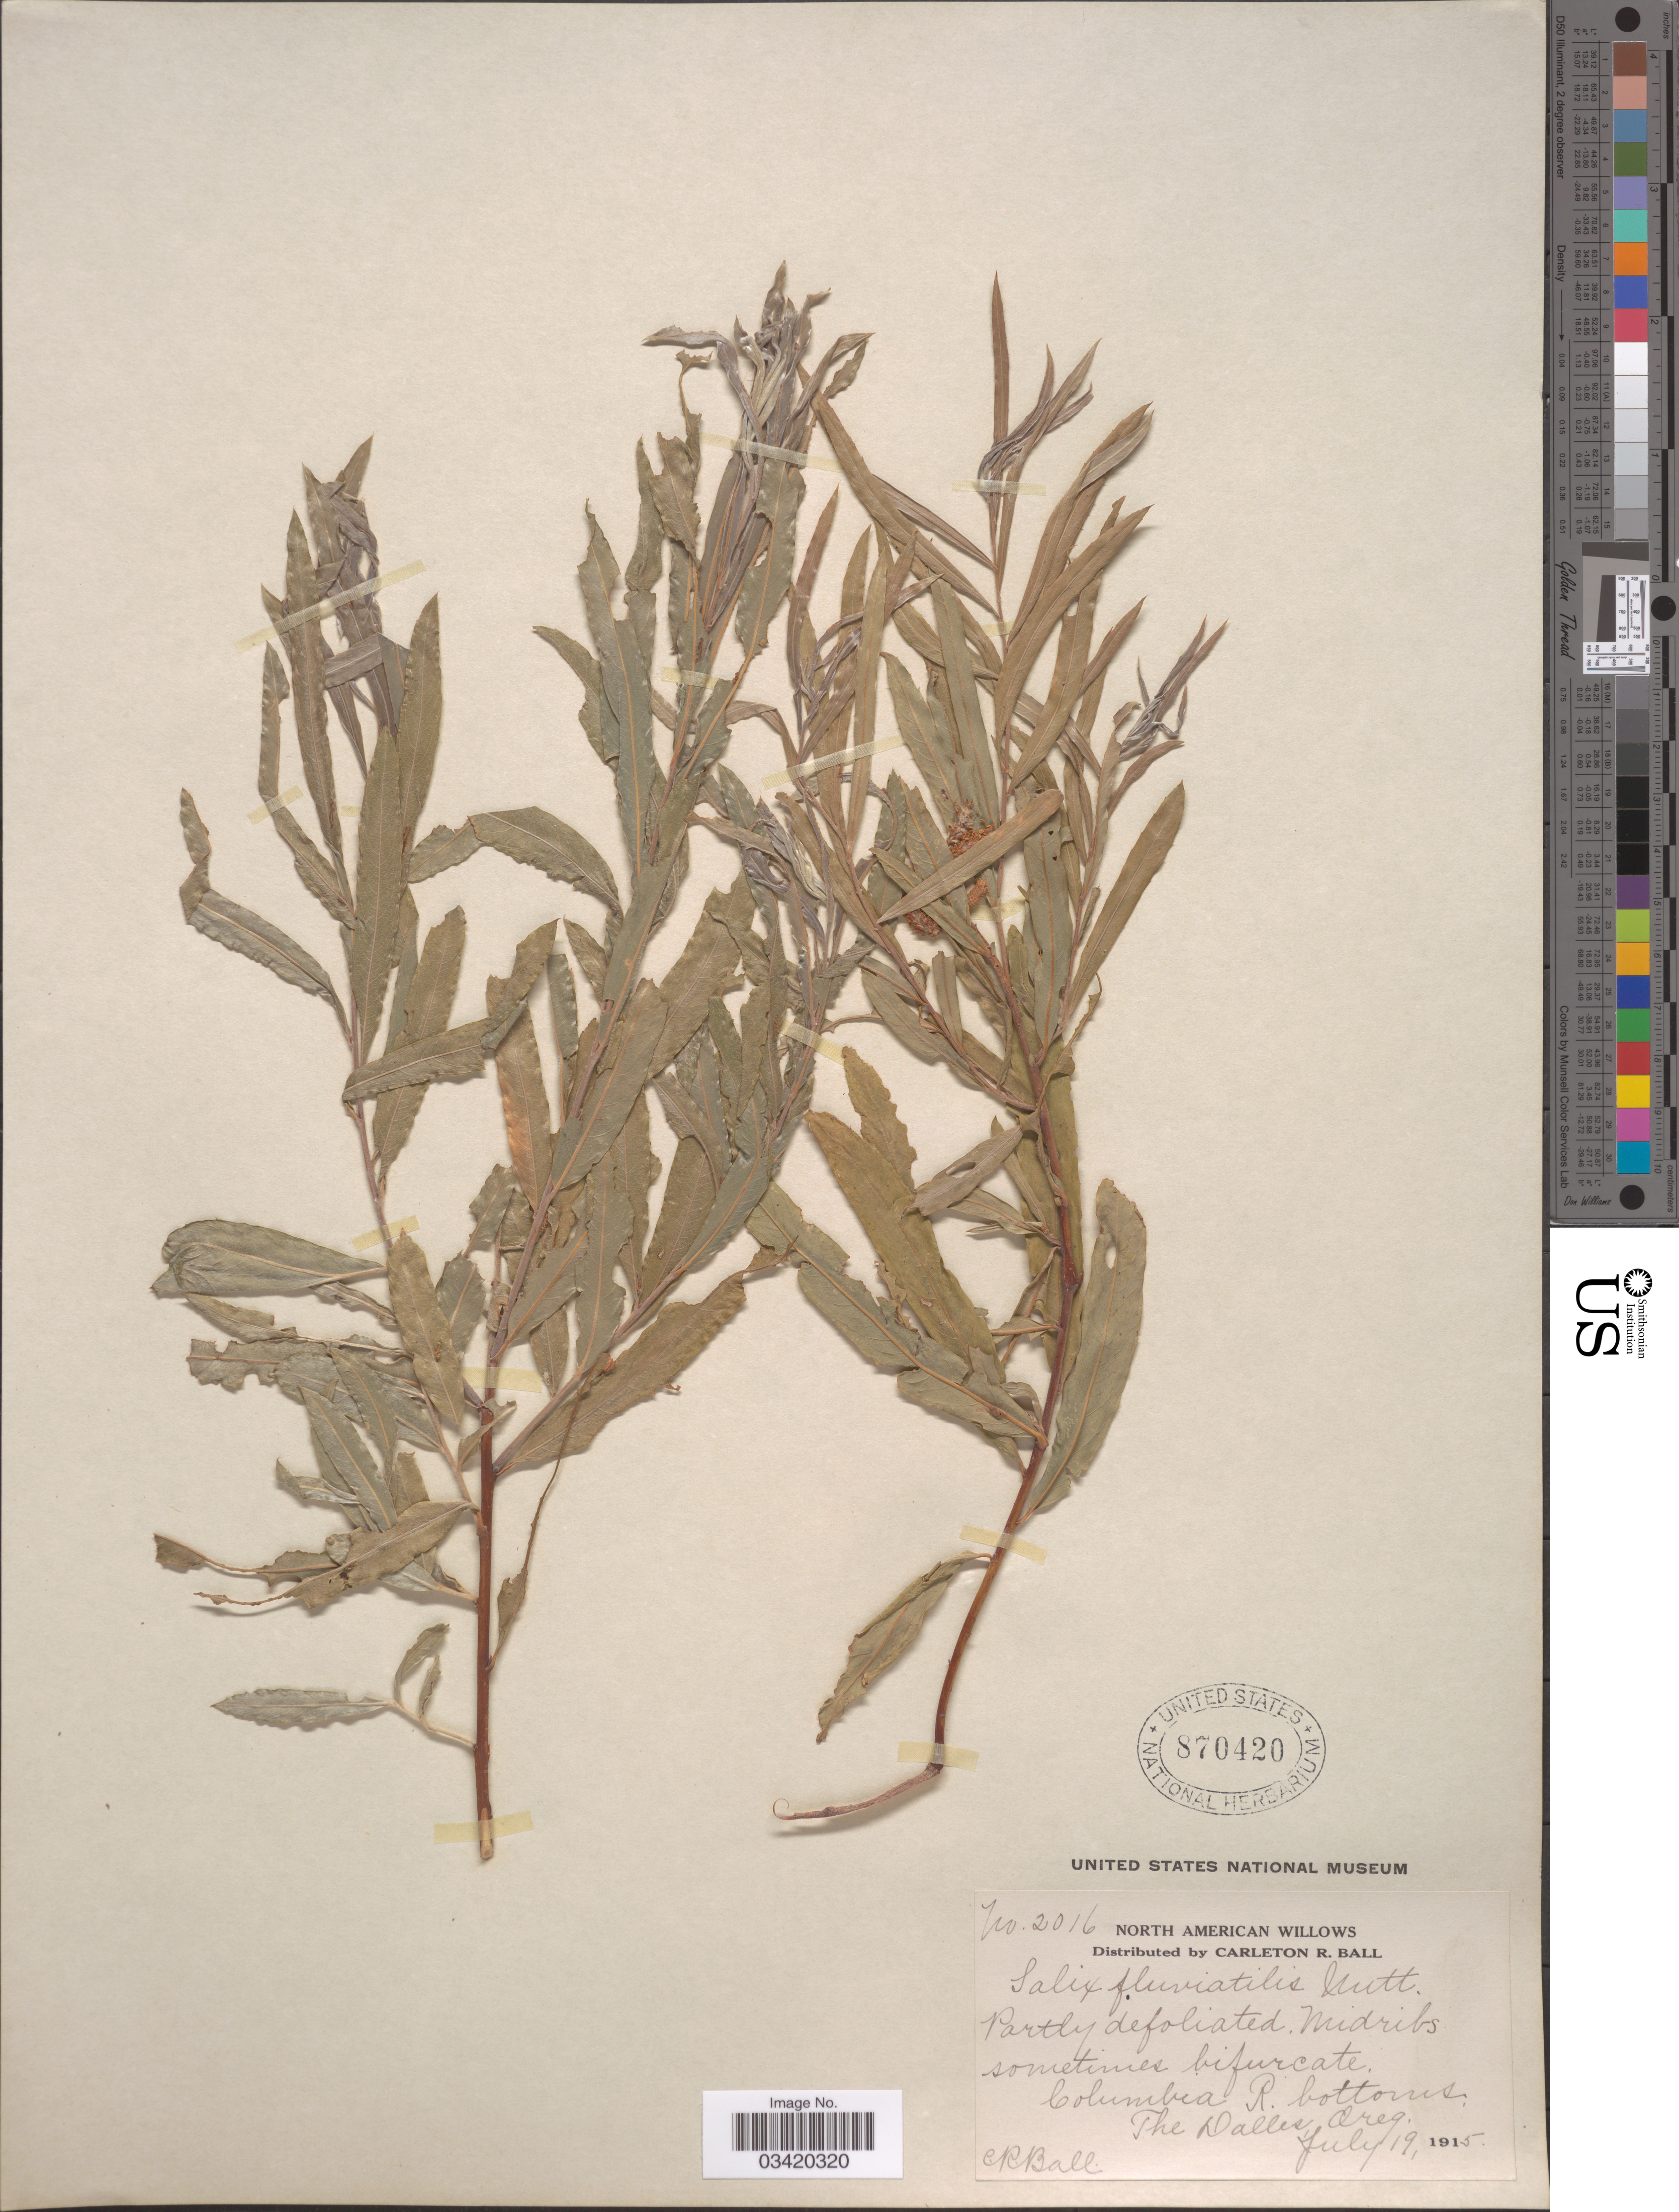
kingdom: Plantae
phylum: Tracheophyta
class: Magnoliopsida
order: Malpighiales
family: Salicaceae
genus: Salix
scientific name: Salix fluviatilis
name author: Nutt.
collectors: C. R. Ball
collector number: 2016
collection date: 1915-07-19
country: United States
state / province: Oregon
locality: Columbia R. bottoms, The Dalles.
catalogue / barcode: US 870420